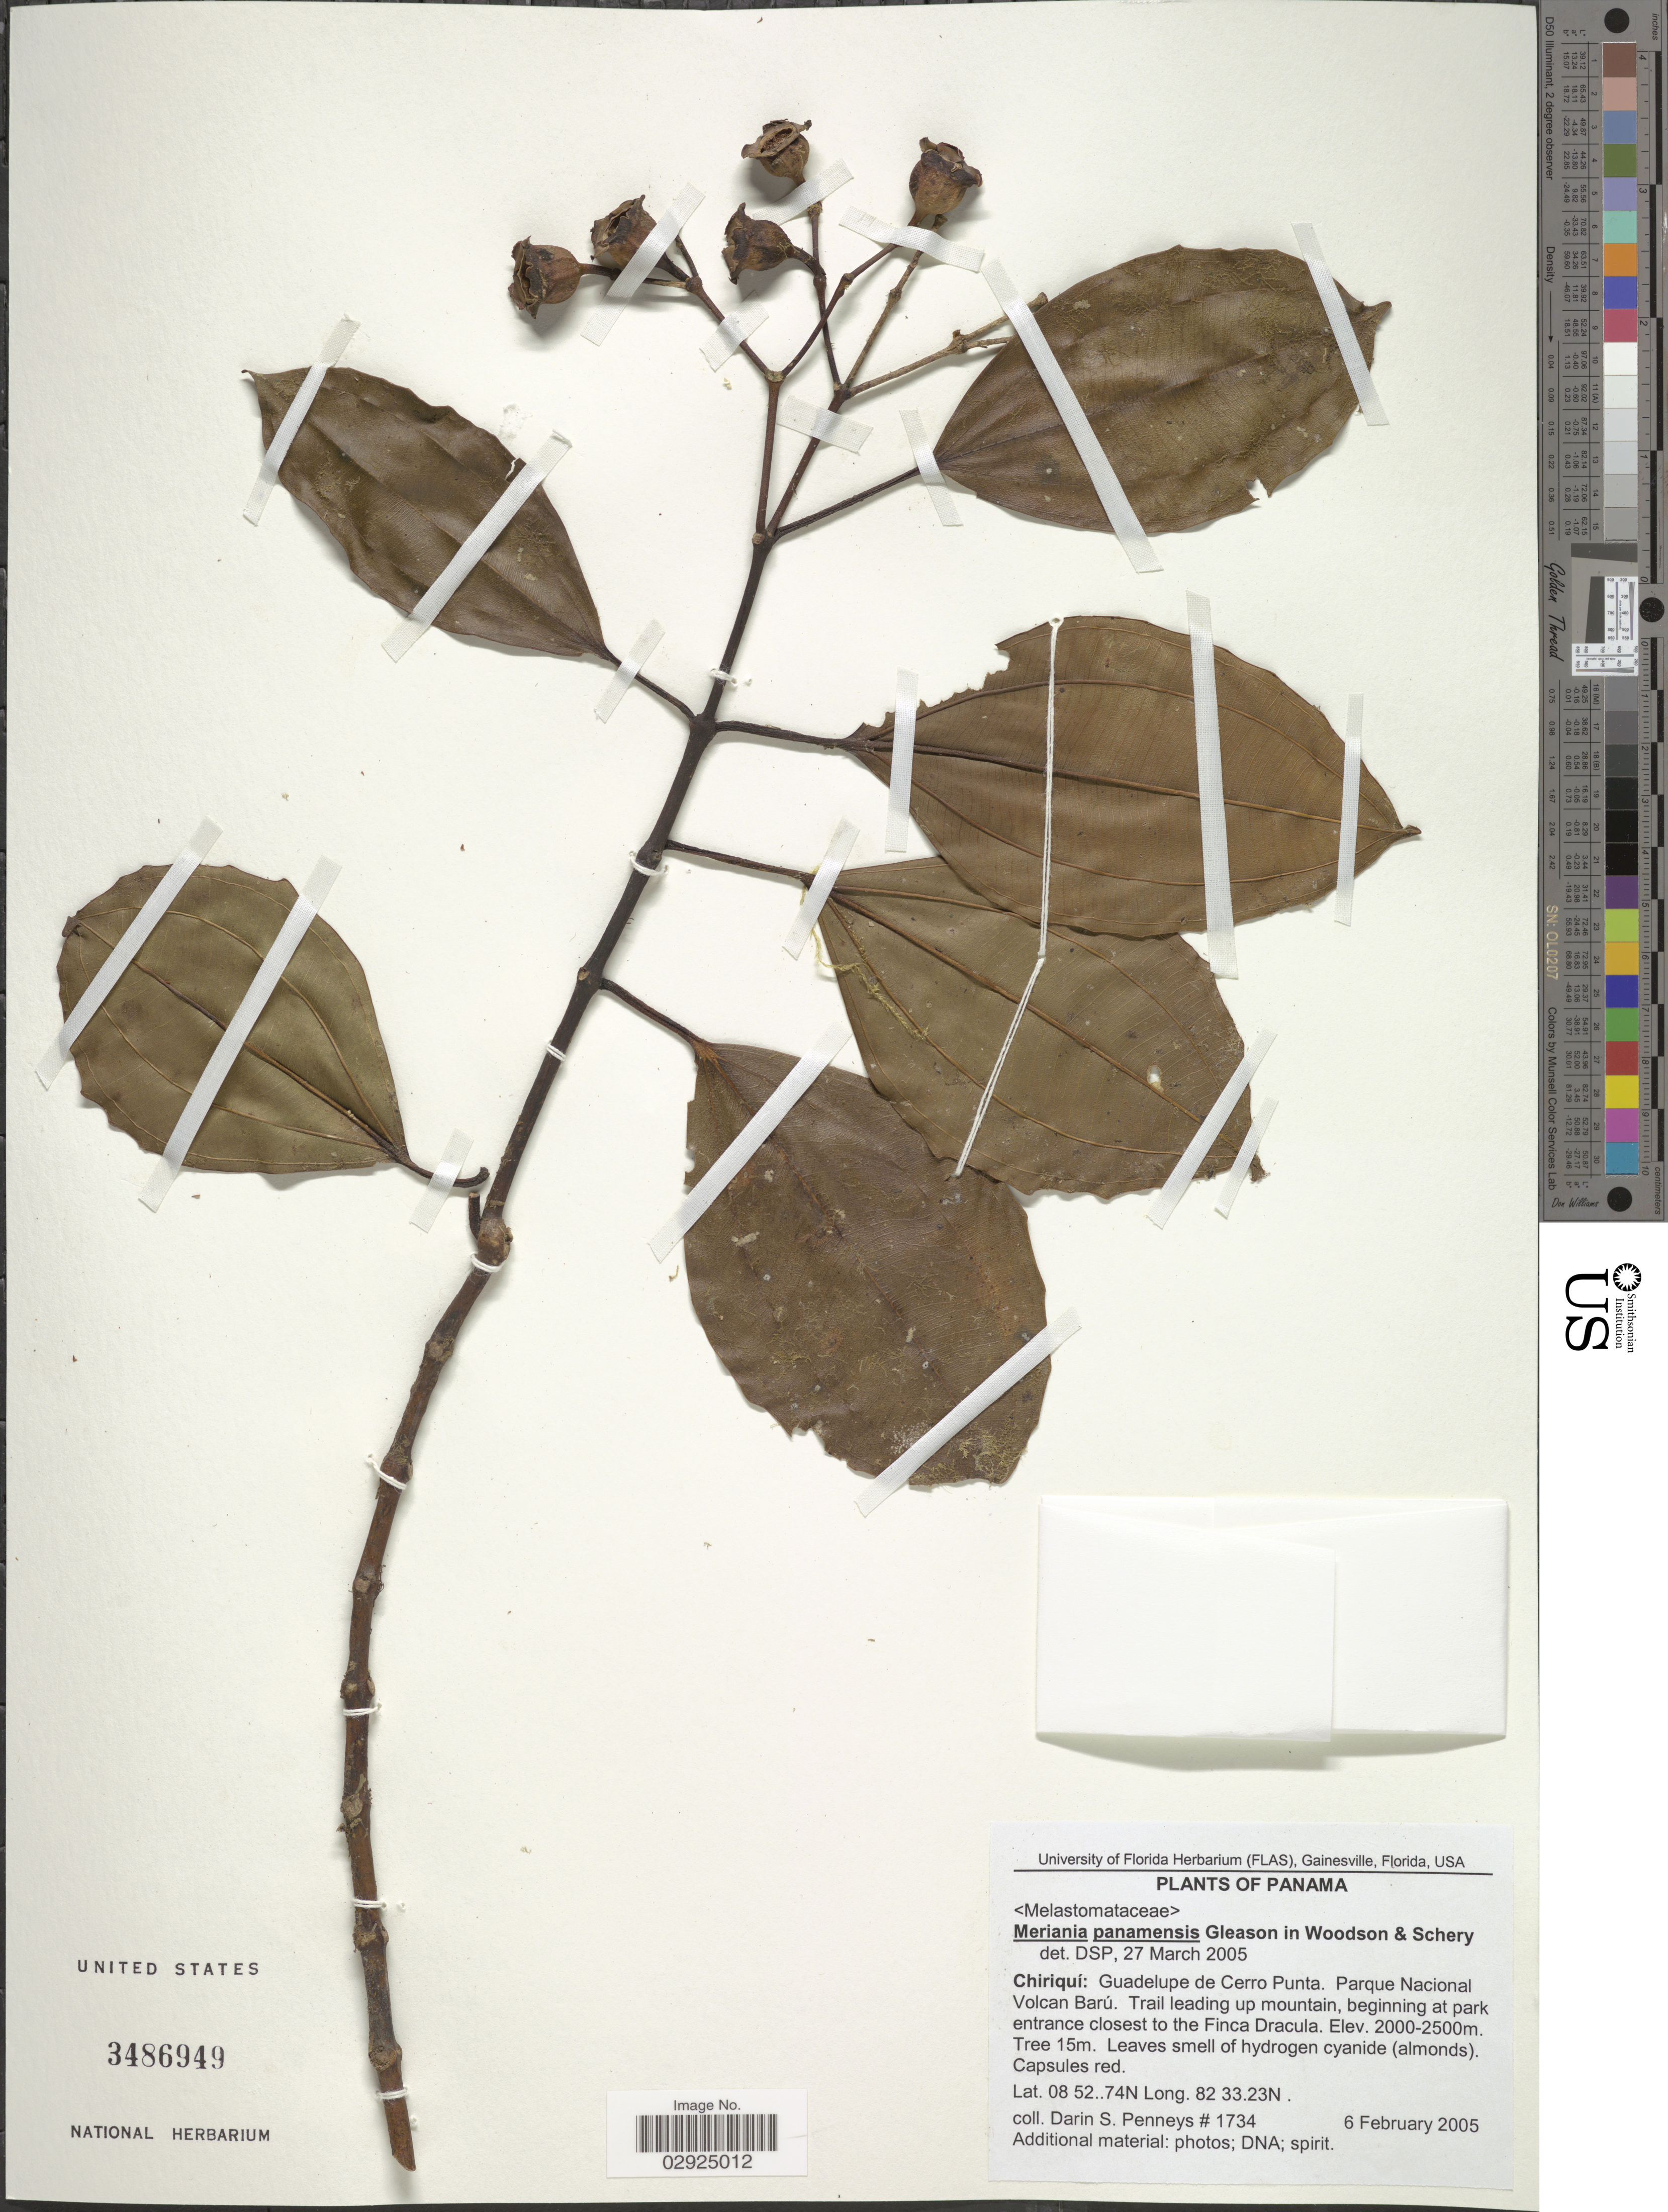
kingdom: Plantae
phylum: Tracheophyta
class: Magnoliopsida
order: Myrtales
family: Melastomataceae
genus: Meriania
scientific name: Meriania panamensis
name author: Gleason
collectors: D. S. Penneys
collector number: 1734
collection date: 2005-02-06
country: Panama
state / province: Chiriqui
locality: Chiriqui: Guadelupe de Cerro Punta, Parque Nacional Volcan Barú, Trail leading up mountain, beginning at park entrance closest to the Finca Dracula.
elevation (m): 2000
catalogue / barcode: US 3486949